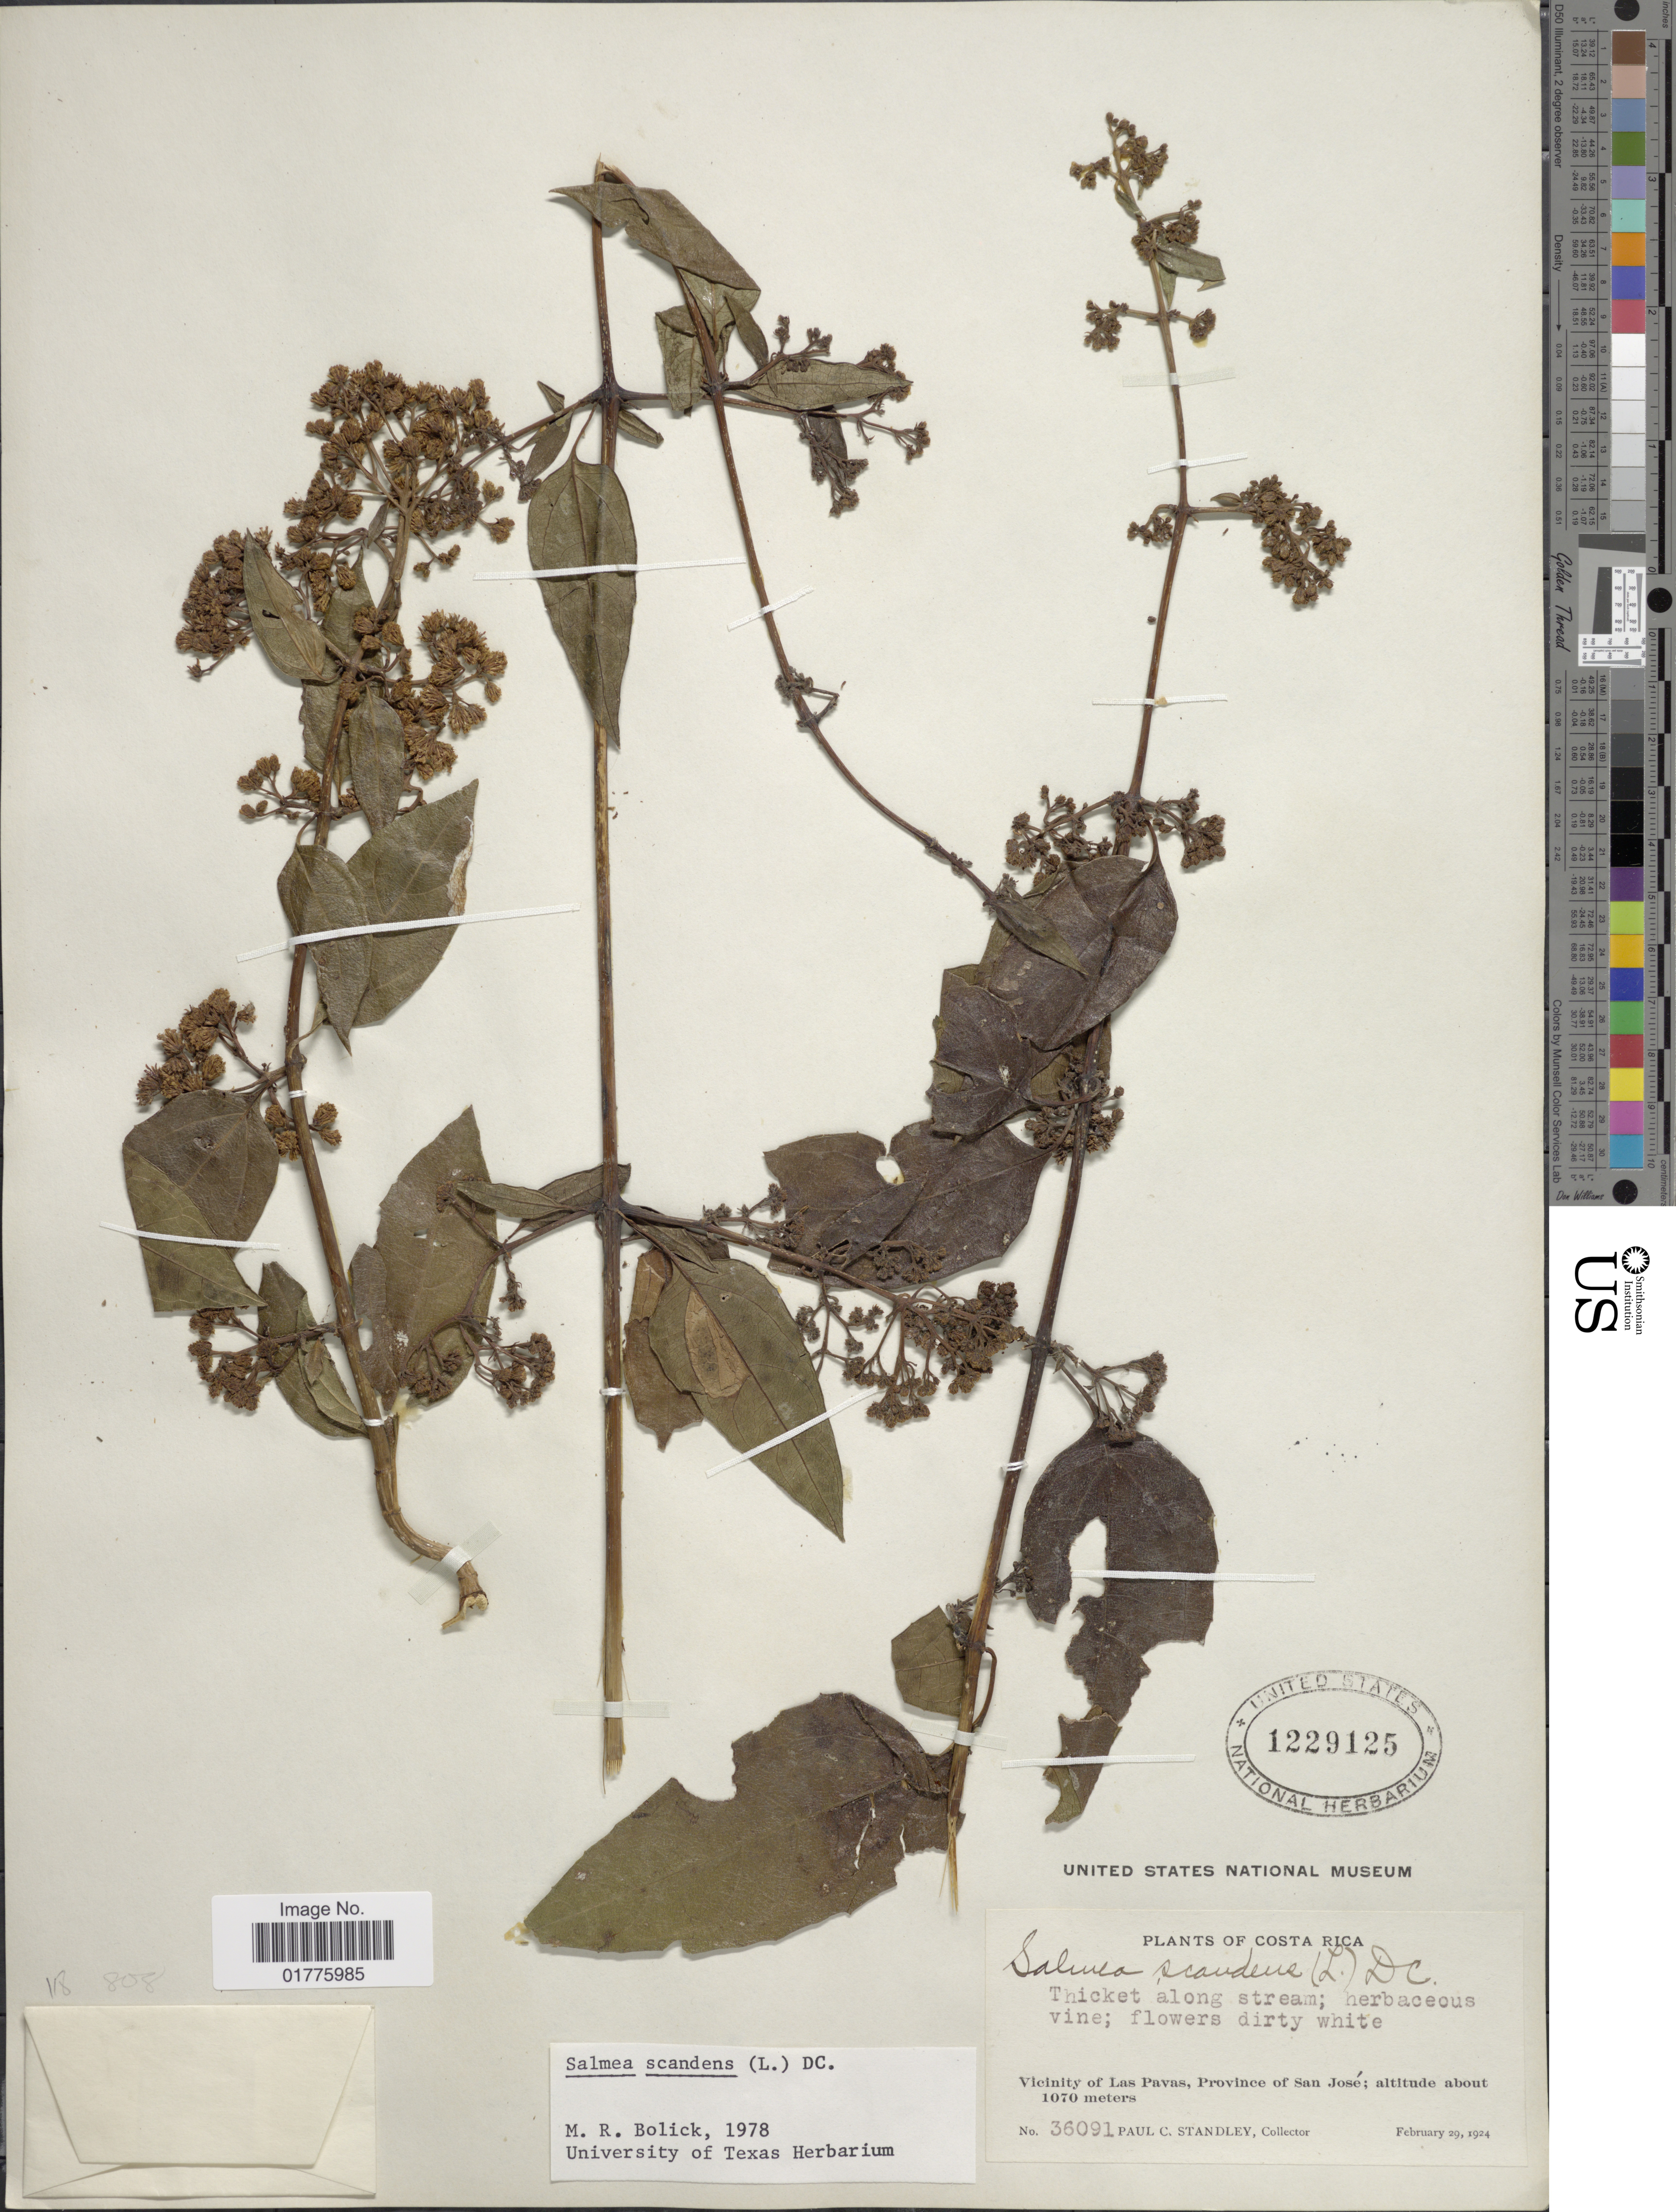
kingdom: Plantae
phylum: Tracheophyta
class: Magnoliopsida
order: Asterales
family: Asteraceae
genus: Salmea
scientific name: Salmea scandens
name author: (L.) DC.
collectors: P. C. Standley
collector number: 36091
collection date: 1924-02-29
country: Costa Rica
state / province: San José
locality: Vicinity of Las Pavas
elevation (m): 1070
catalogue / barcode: US 1229125